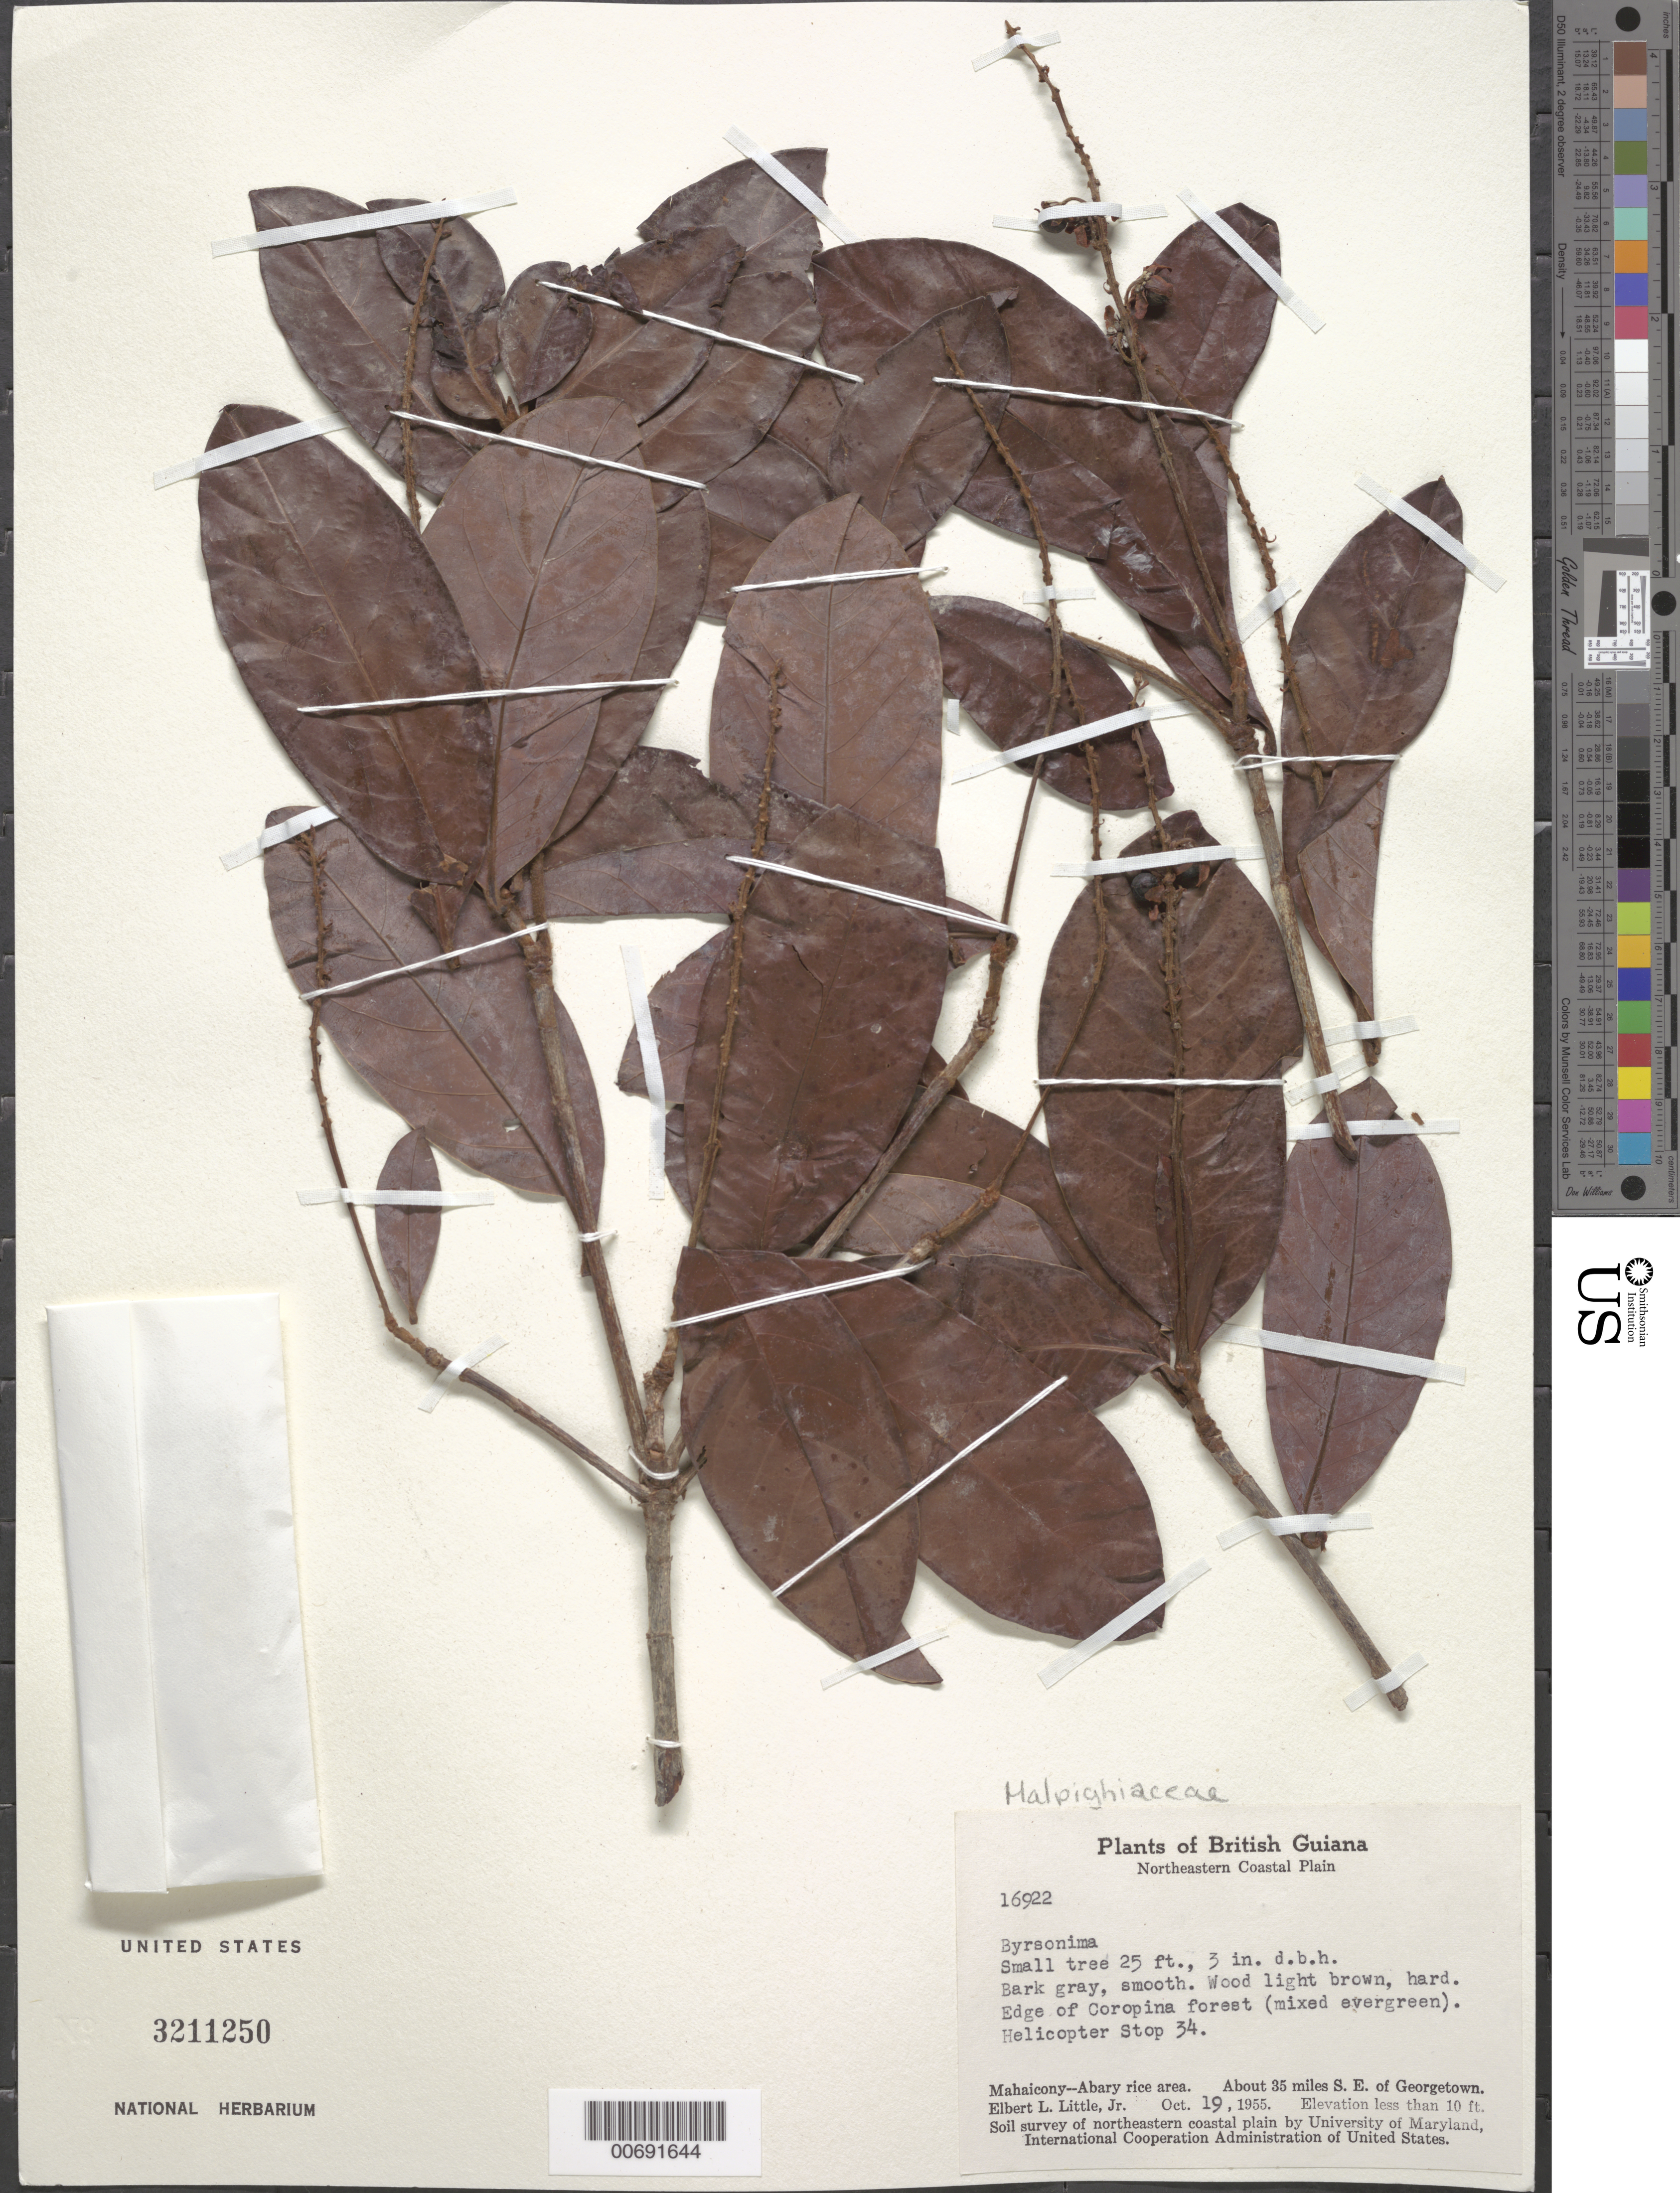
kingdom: Plantae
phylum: Tracheophyta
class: Magnoliopsida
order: Malpighiales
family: Malpighiaceae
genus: Byrsonima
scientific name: Byrsonima sp.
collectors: E. L. Little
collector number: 16922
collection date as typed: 19-Oct-55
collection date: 1955-10-19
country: Guyana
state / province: Mahaica-Berbice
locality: Mahaicony-Abary rice area, E bank Demerara R., about 35 mi. SE of Georgetown, Helicopter stop 34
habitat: Edge of Coropina forest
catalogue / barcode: US 3211250